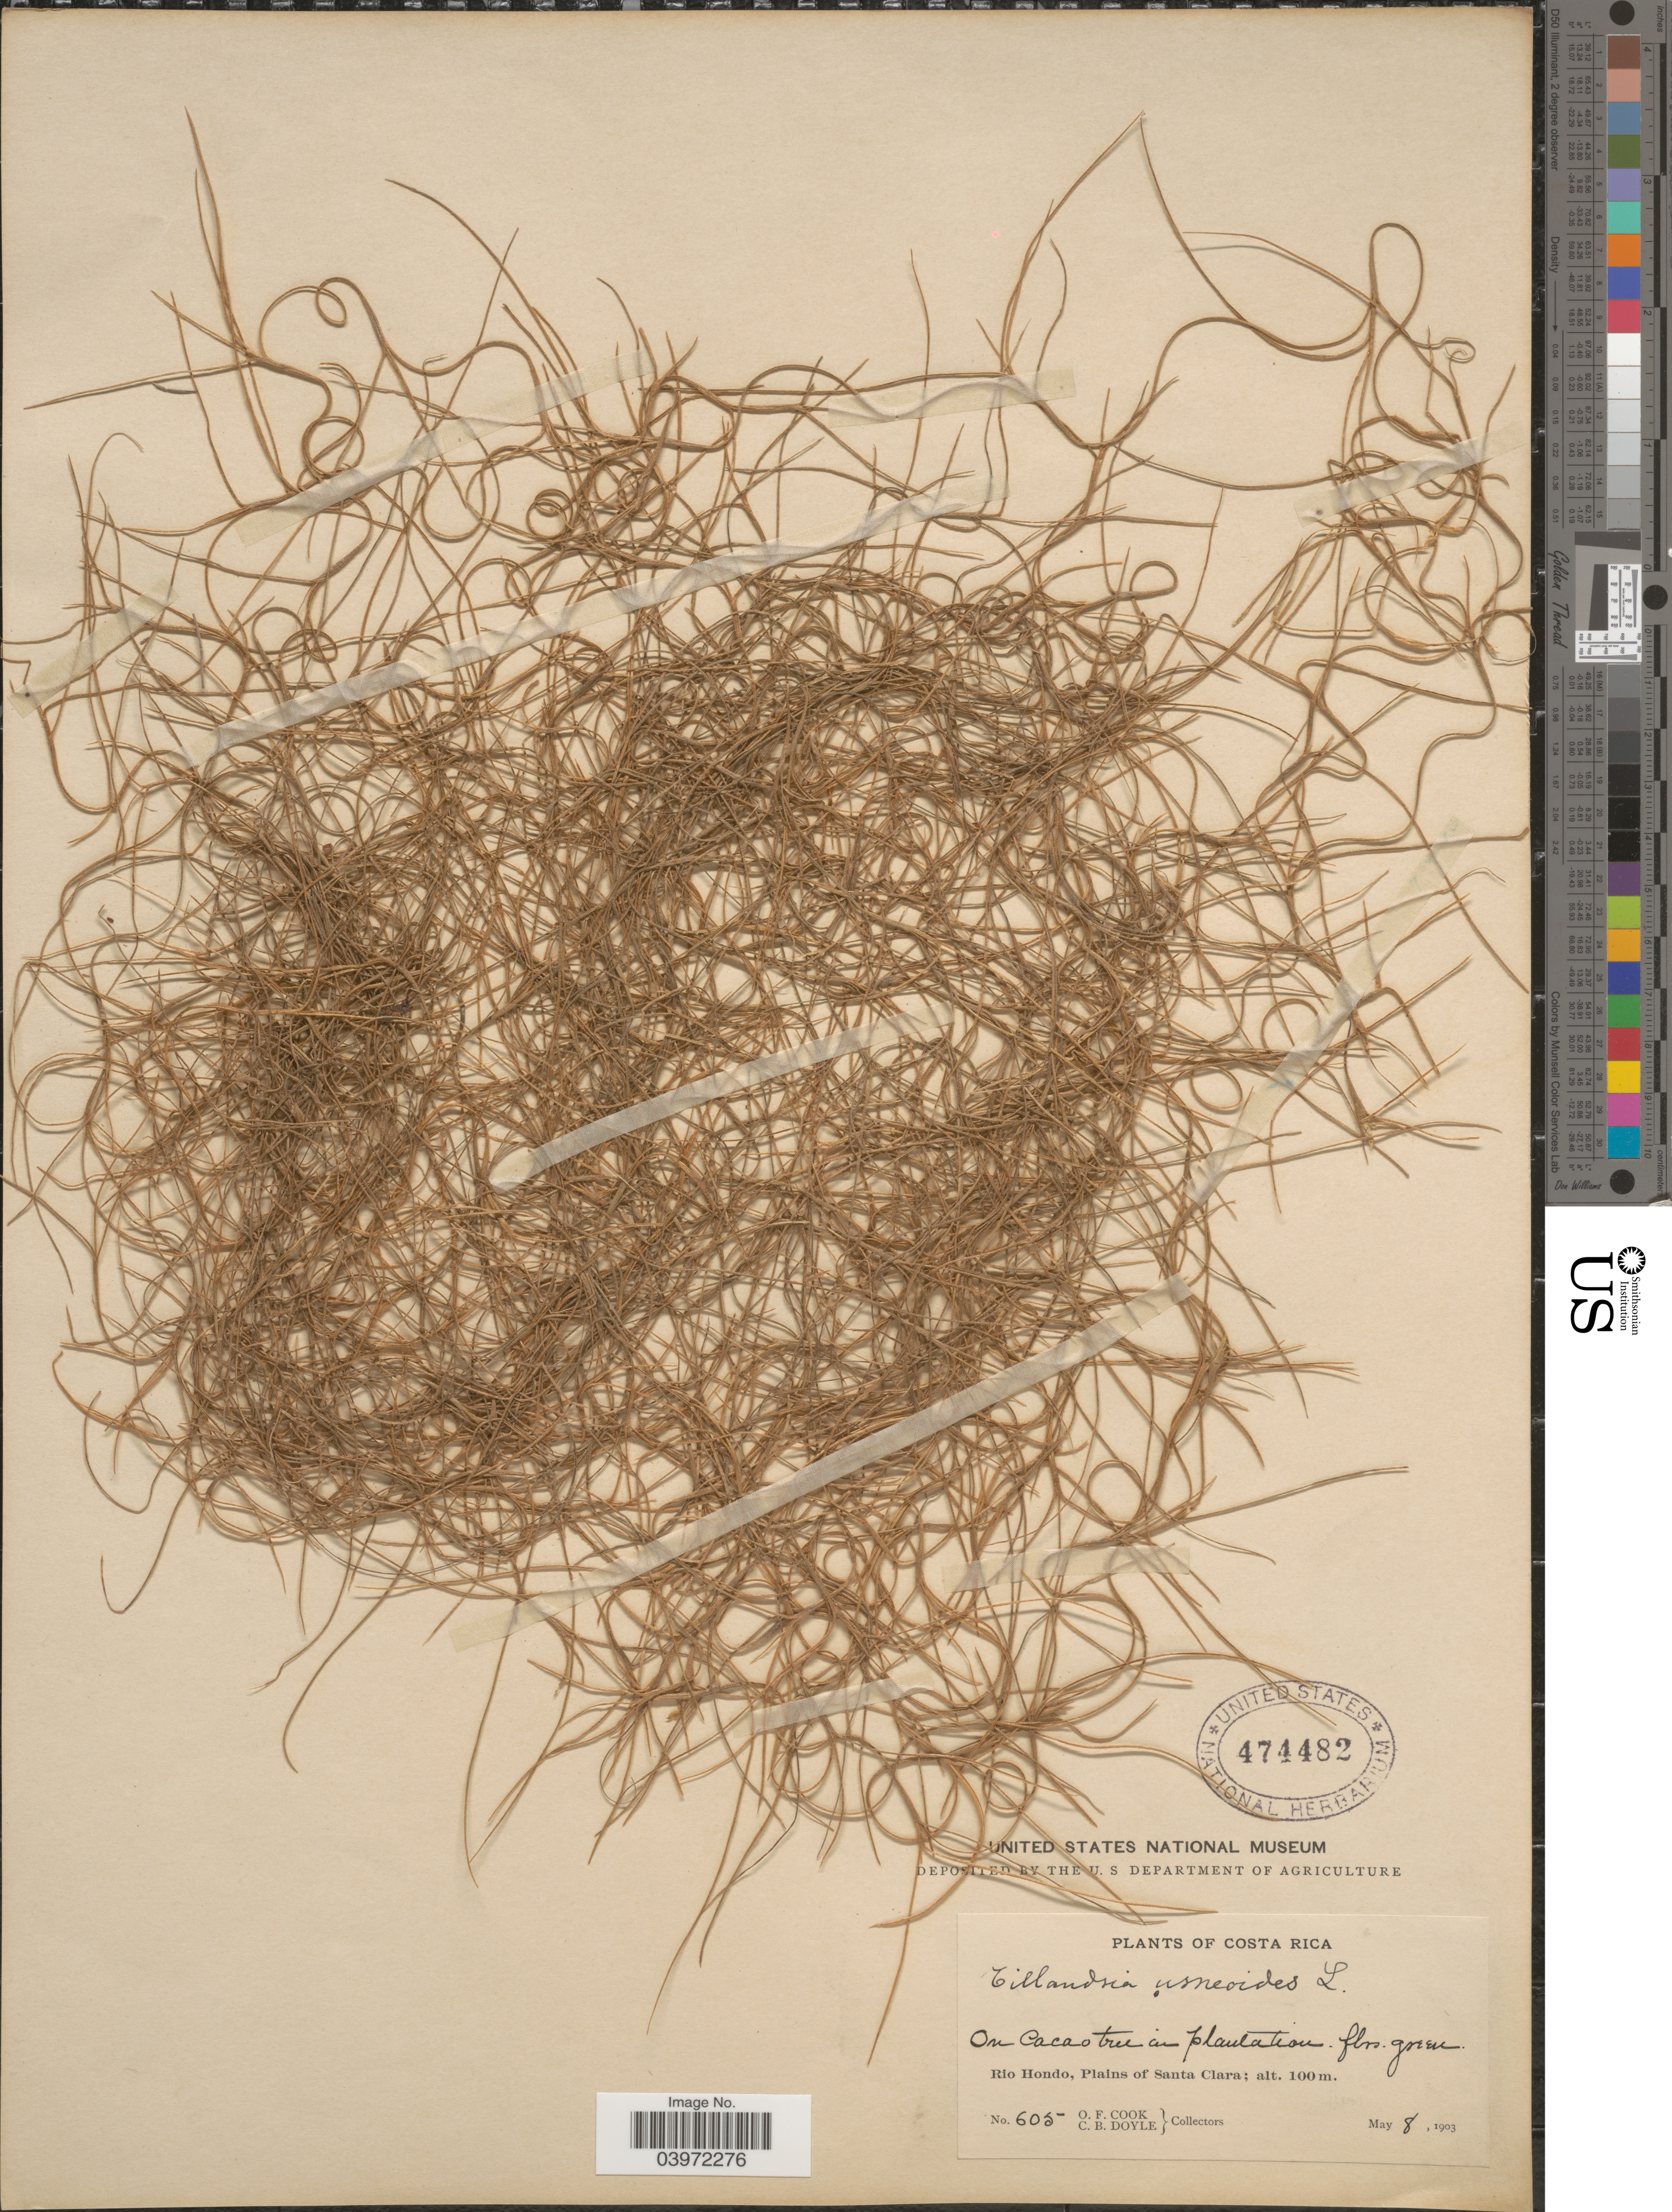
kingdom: Plantae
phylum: Tracheophyta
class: Liliopsida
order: Poales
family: Bromeliaceae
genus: Tillandsia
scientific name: Tillandsia usneoides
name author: (L.) L.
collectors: O. F. Cook & C. Doyle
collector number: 605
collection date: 1903-05-08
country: Costa Rica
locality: On Cacao tree in plantation. Rio Hondo, Plains of Santa Clara.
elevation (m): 100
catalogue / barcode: US 474482